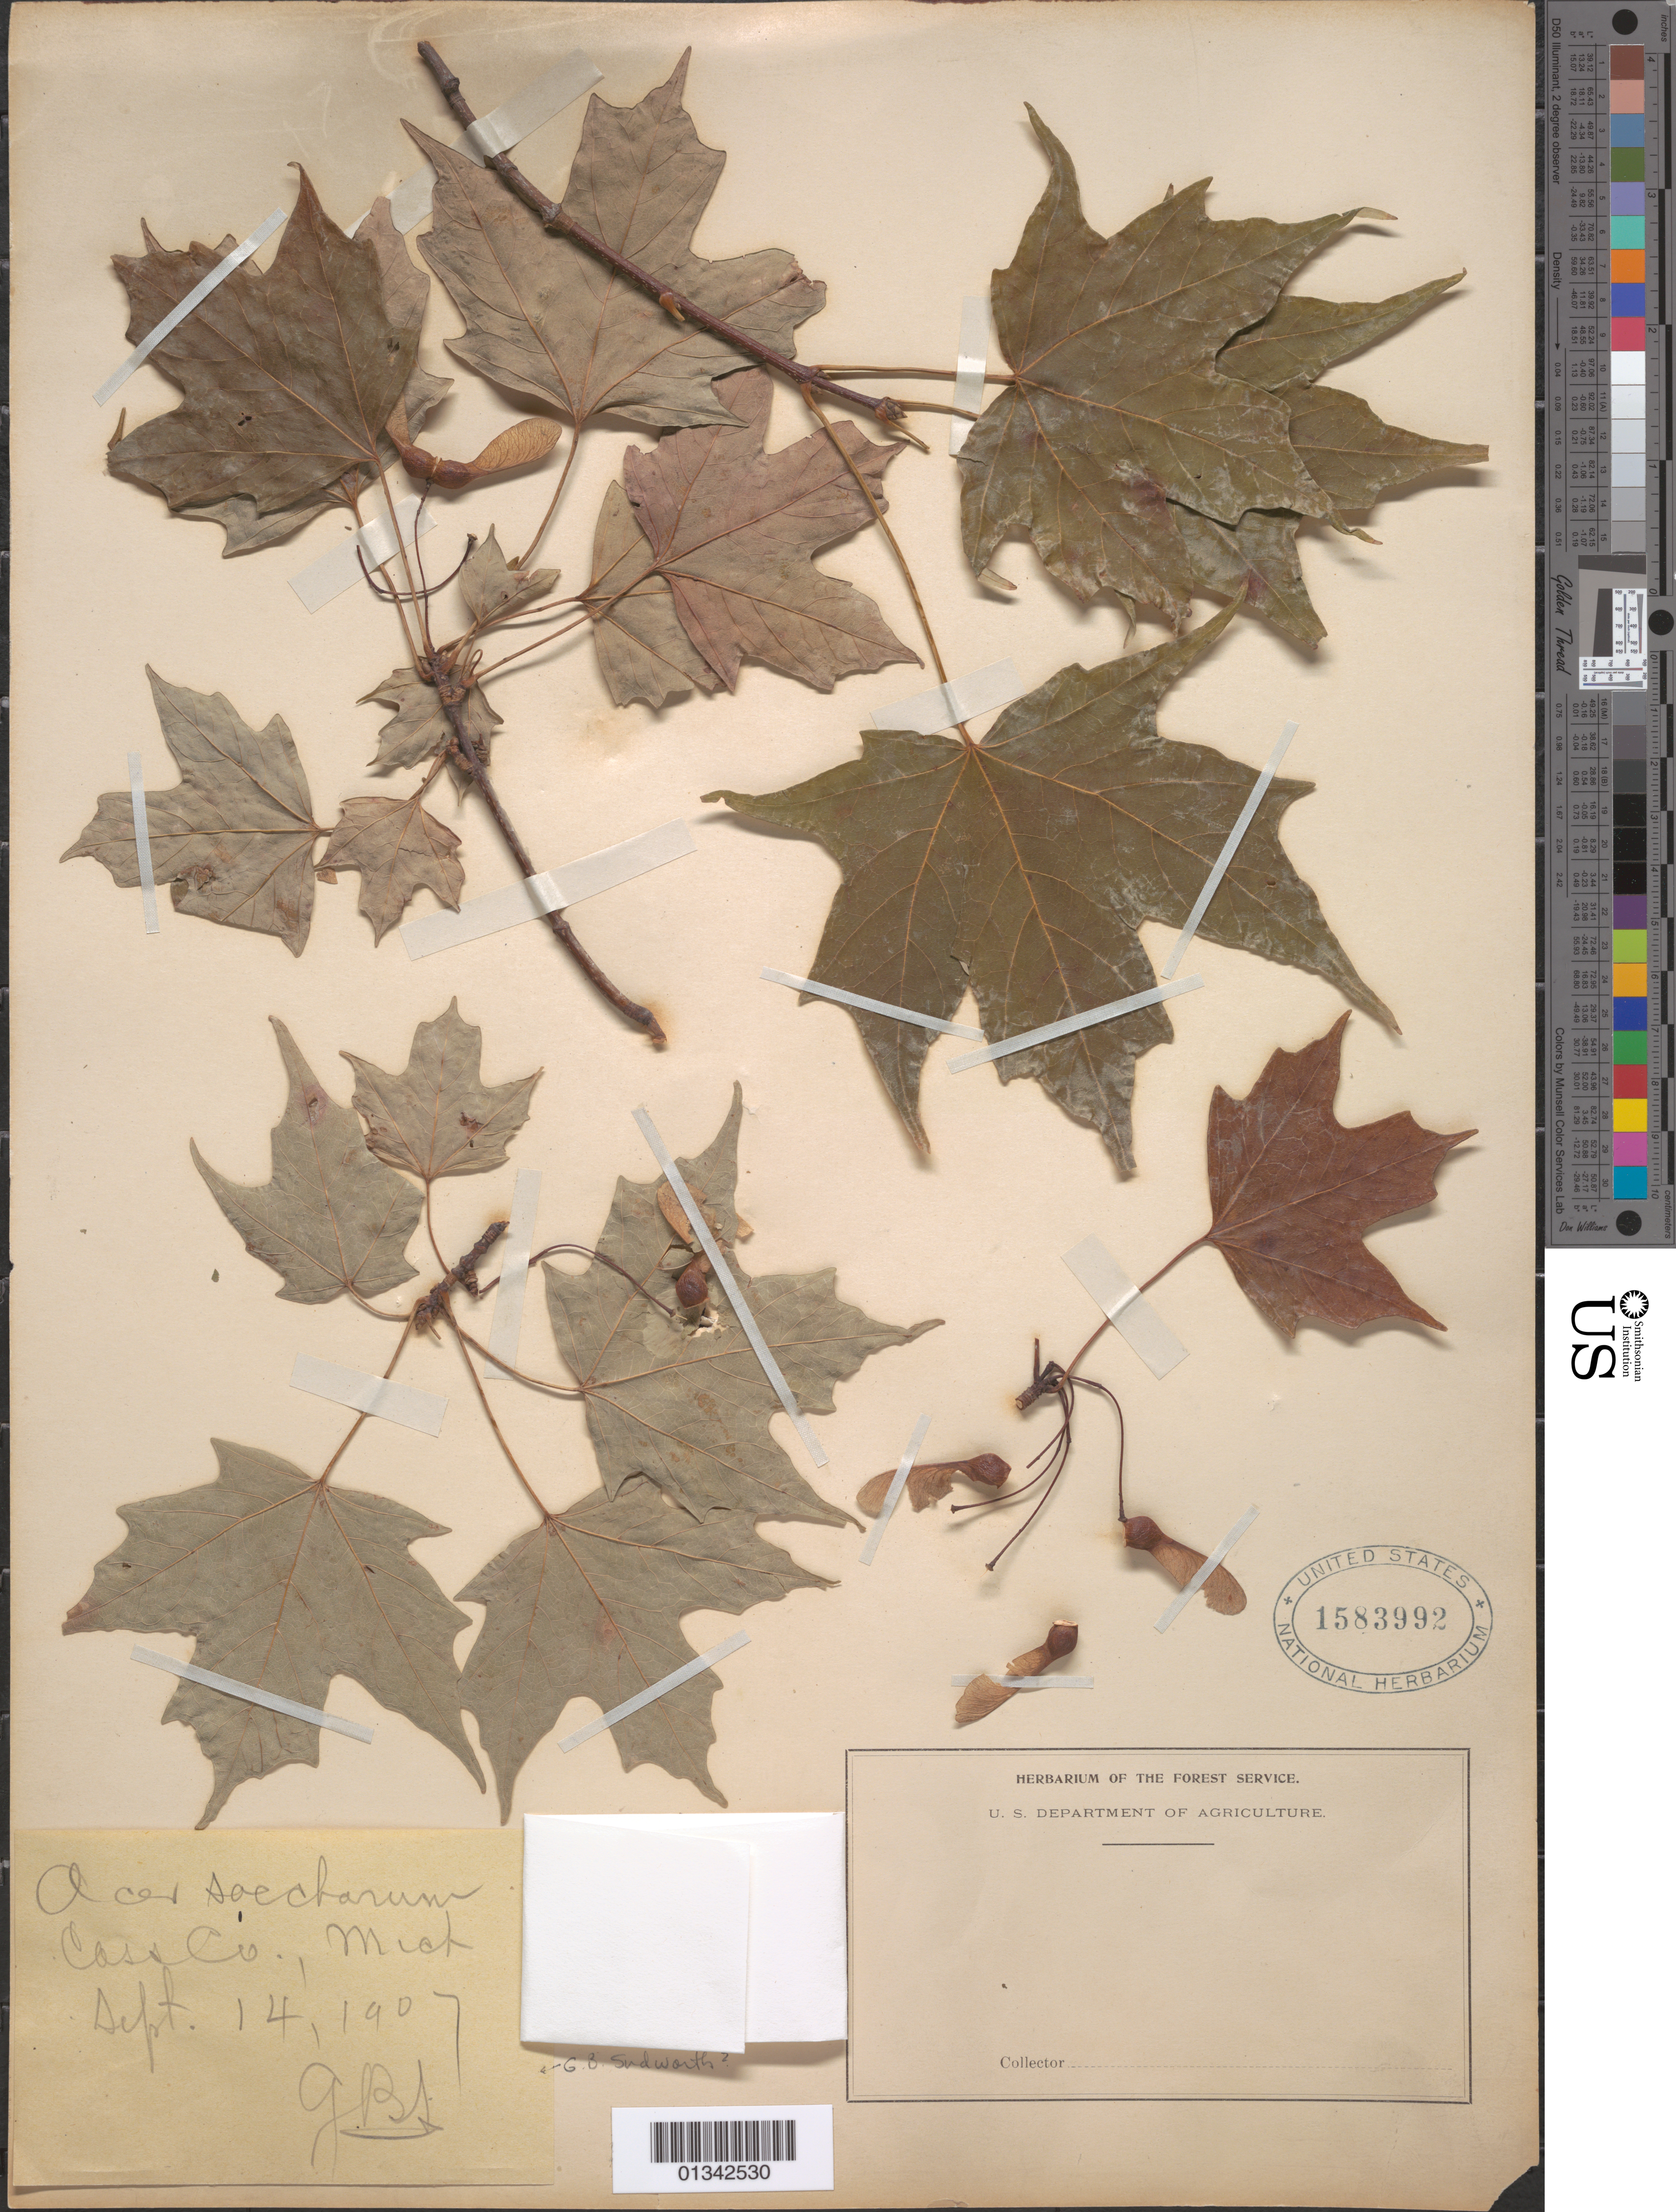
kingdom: Plantae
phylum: Tracheophyta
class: Magnoliopsida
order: Sapindales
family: Sapindaceae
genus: Acer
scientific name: Acer saccharum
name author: Marshall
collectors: G. B. Sudworth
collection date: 1907-09-14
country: United States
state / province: Michigan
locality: Cass County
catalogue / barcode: US 1583992